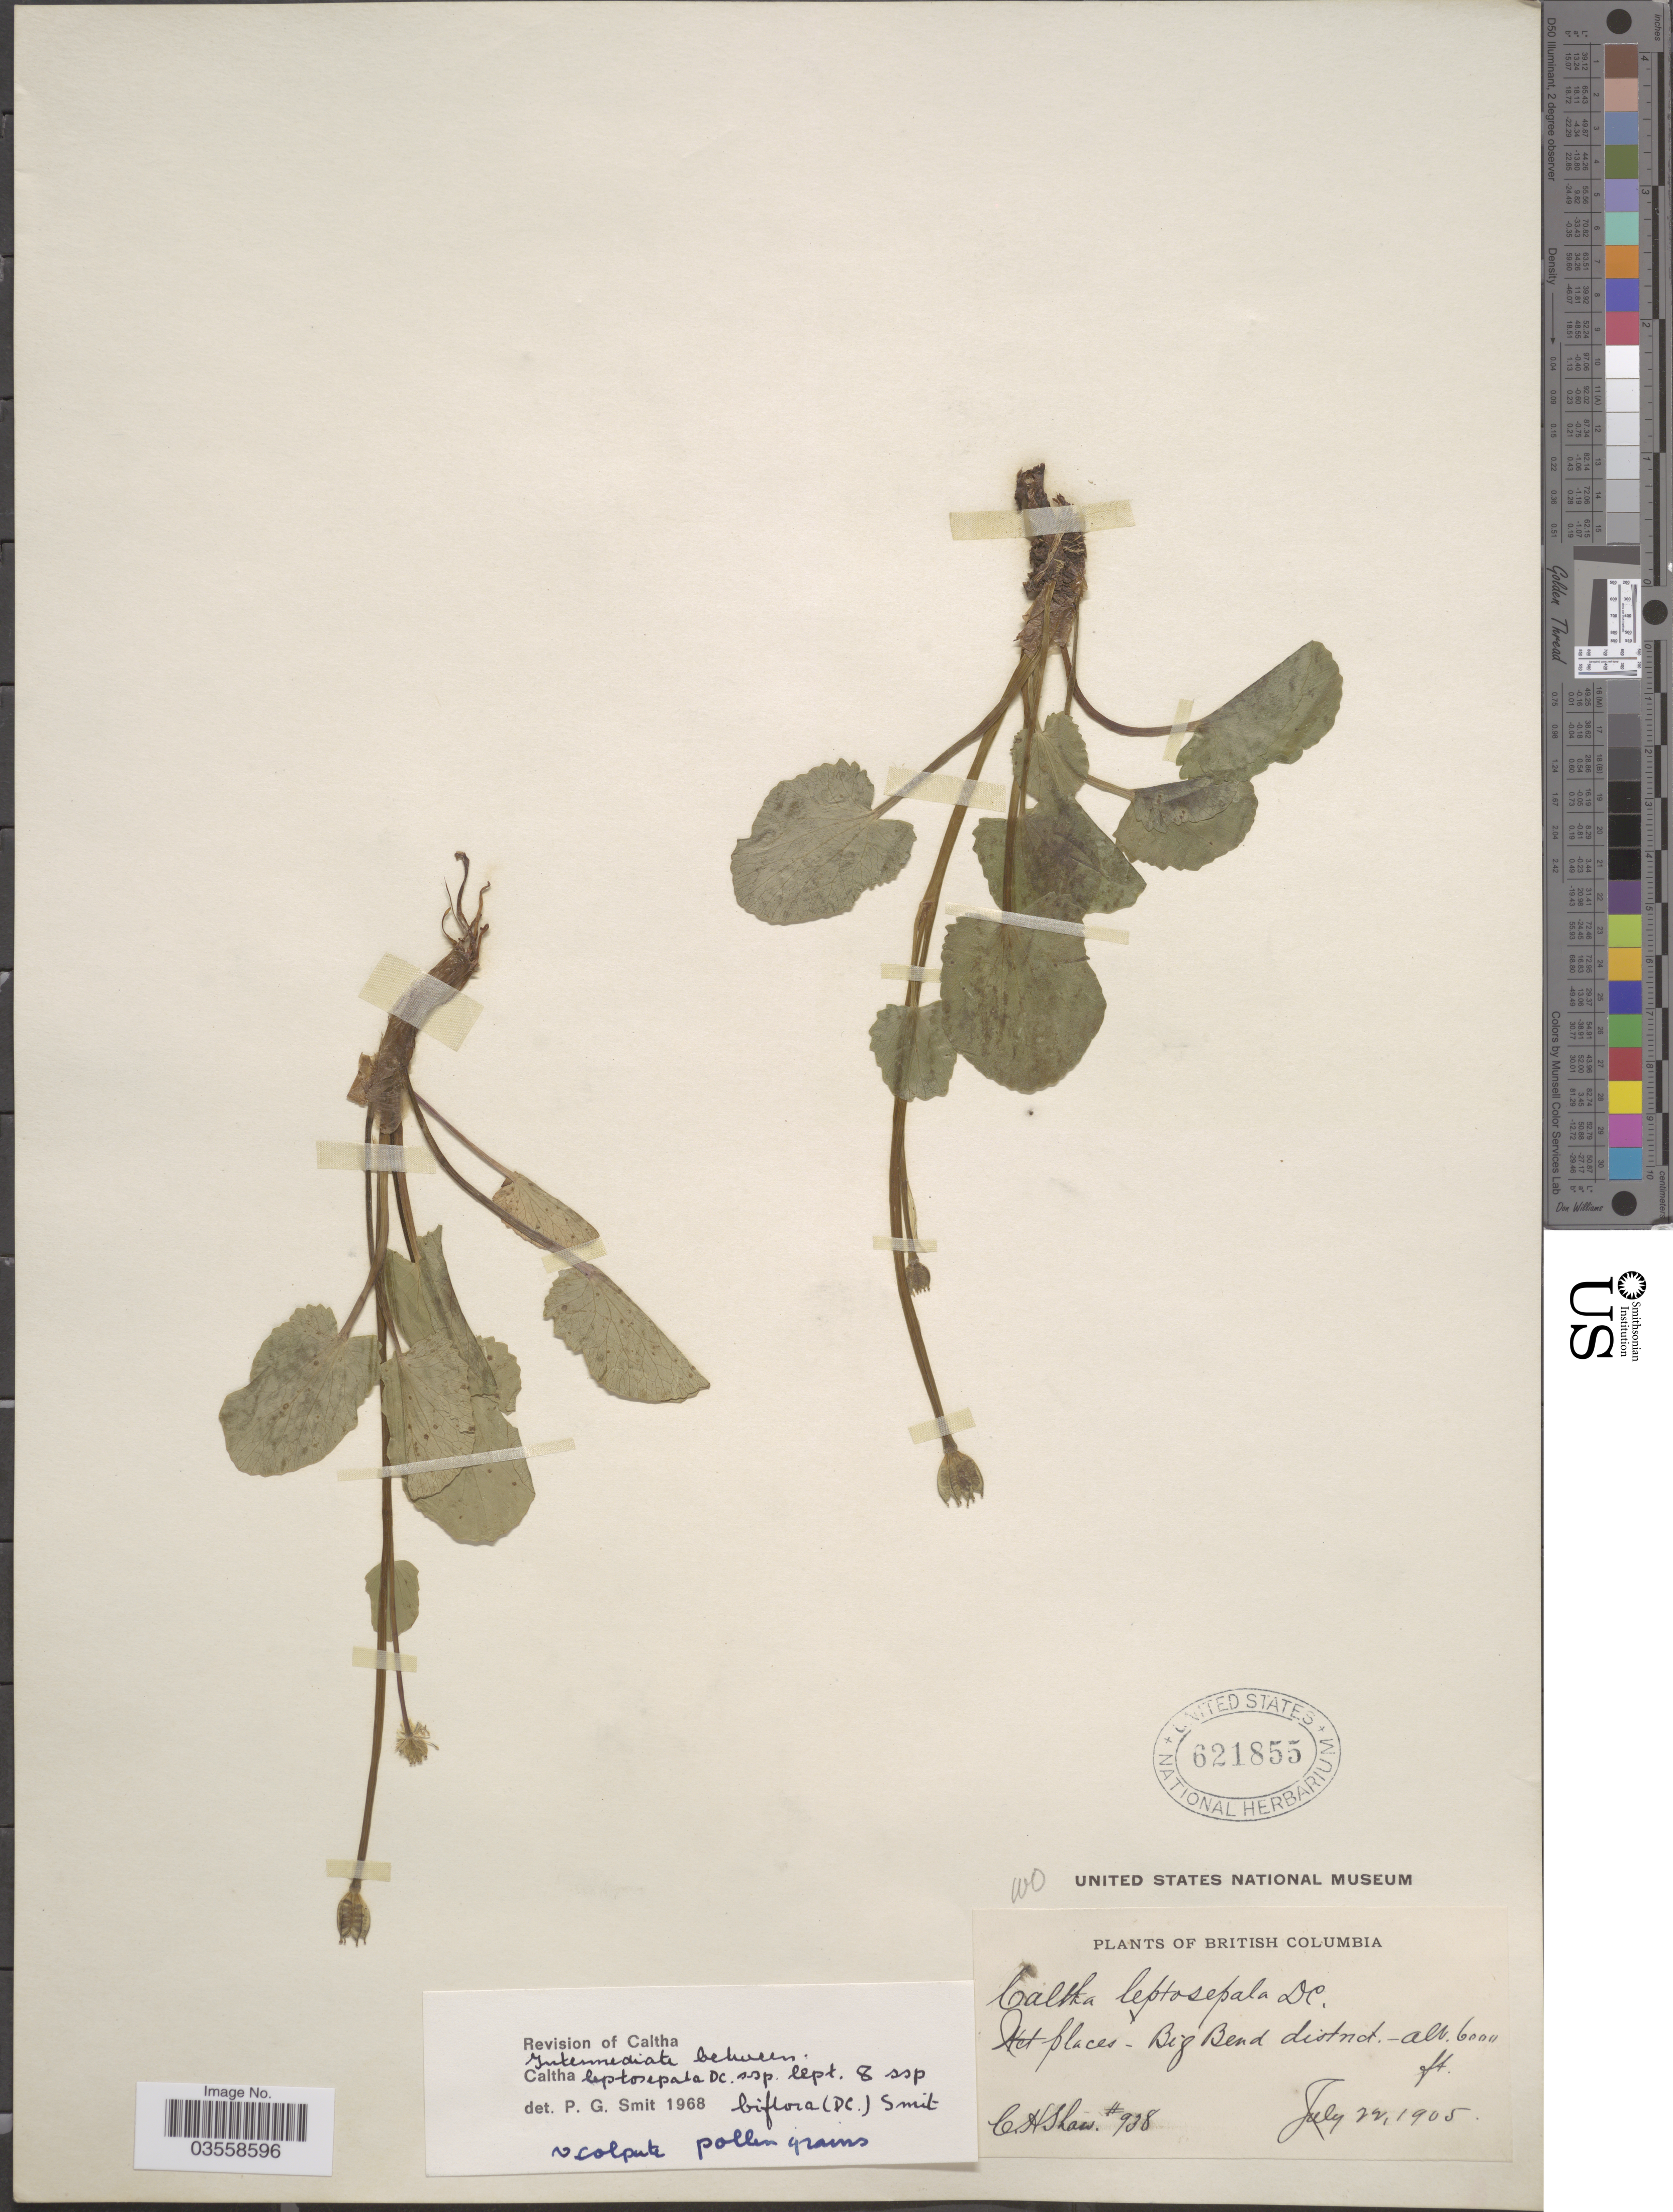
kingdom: Plantae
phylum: Tracheophyta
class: Magnoliopsida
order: Ranunculales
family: Ranunculaceae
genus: Caltha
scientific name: Caltha leptosepala subsp. biflora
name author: DC.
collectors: C. H. Shaw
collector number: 938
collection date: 1905-07-22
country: Canada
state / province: British Columbia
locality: Big Bend district.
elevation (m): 1829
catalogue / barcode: US 621855